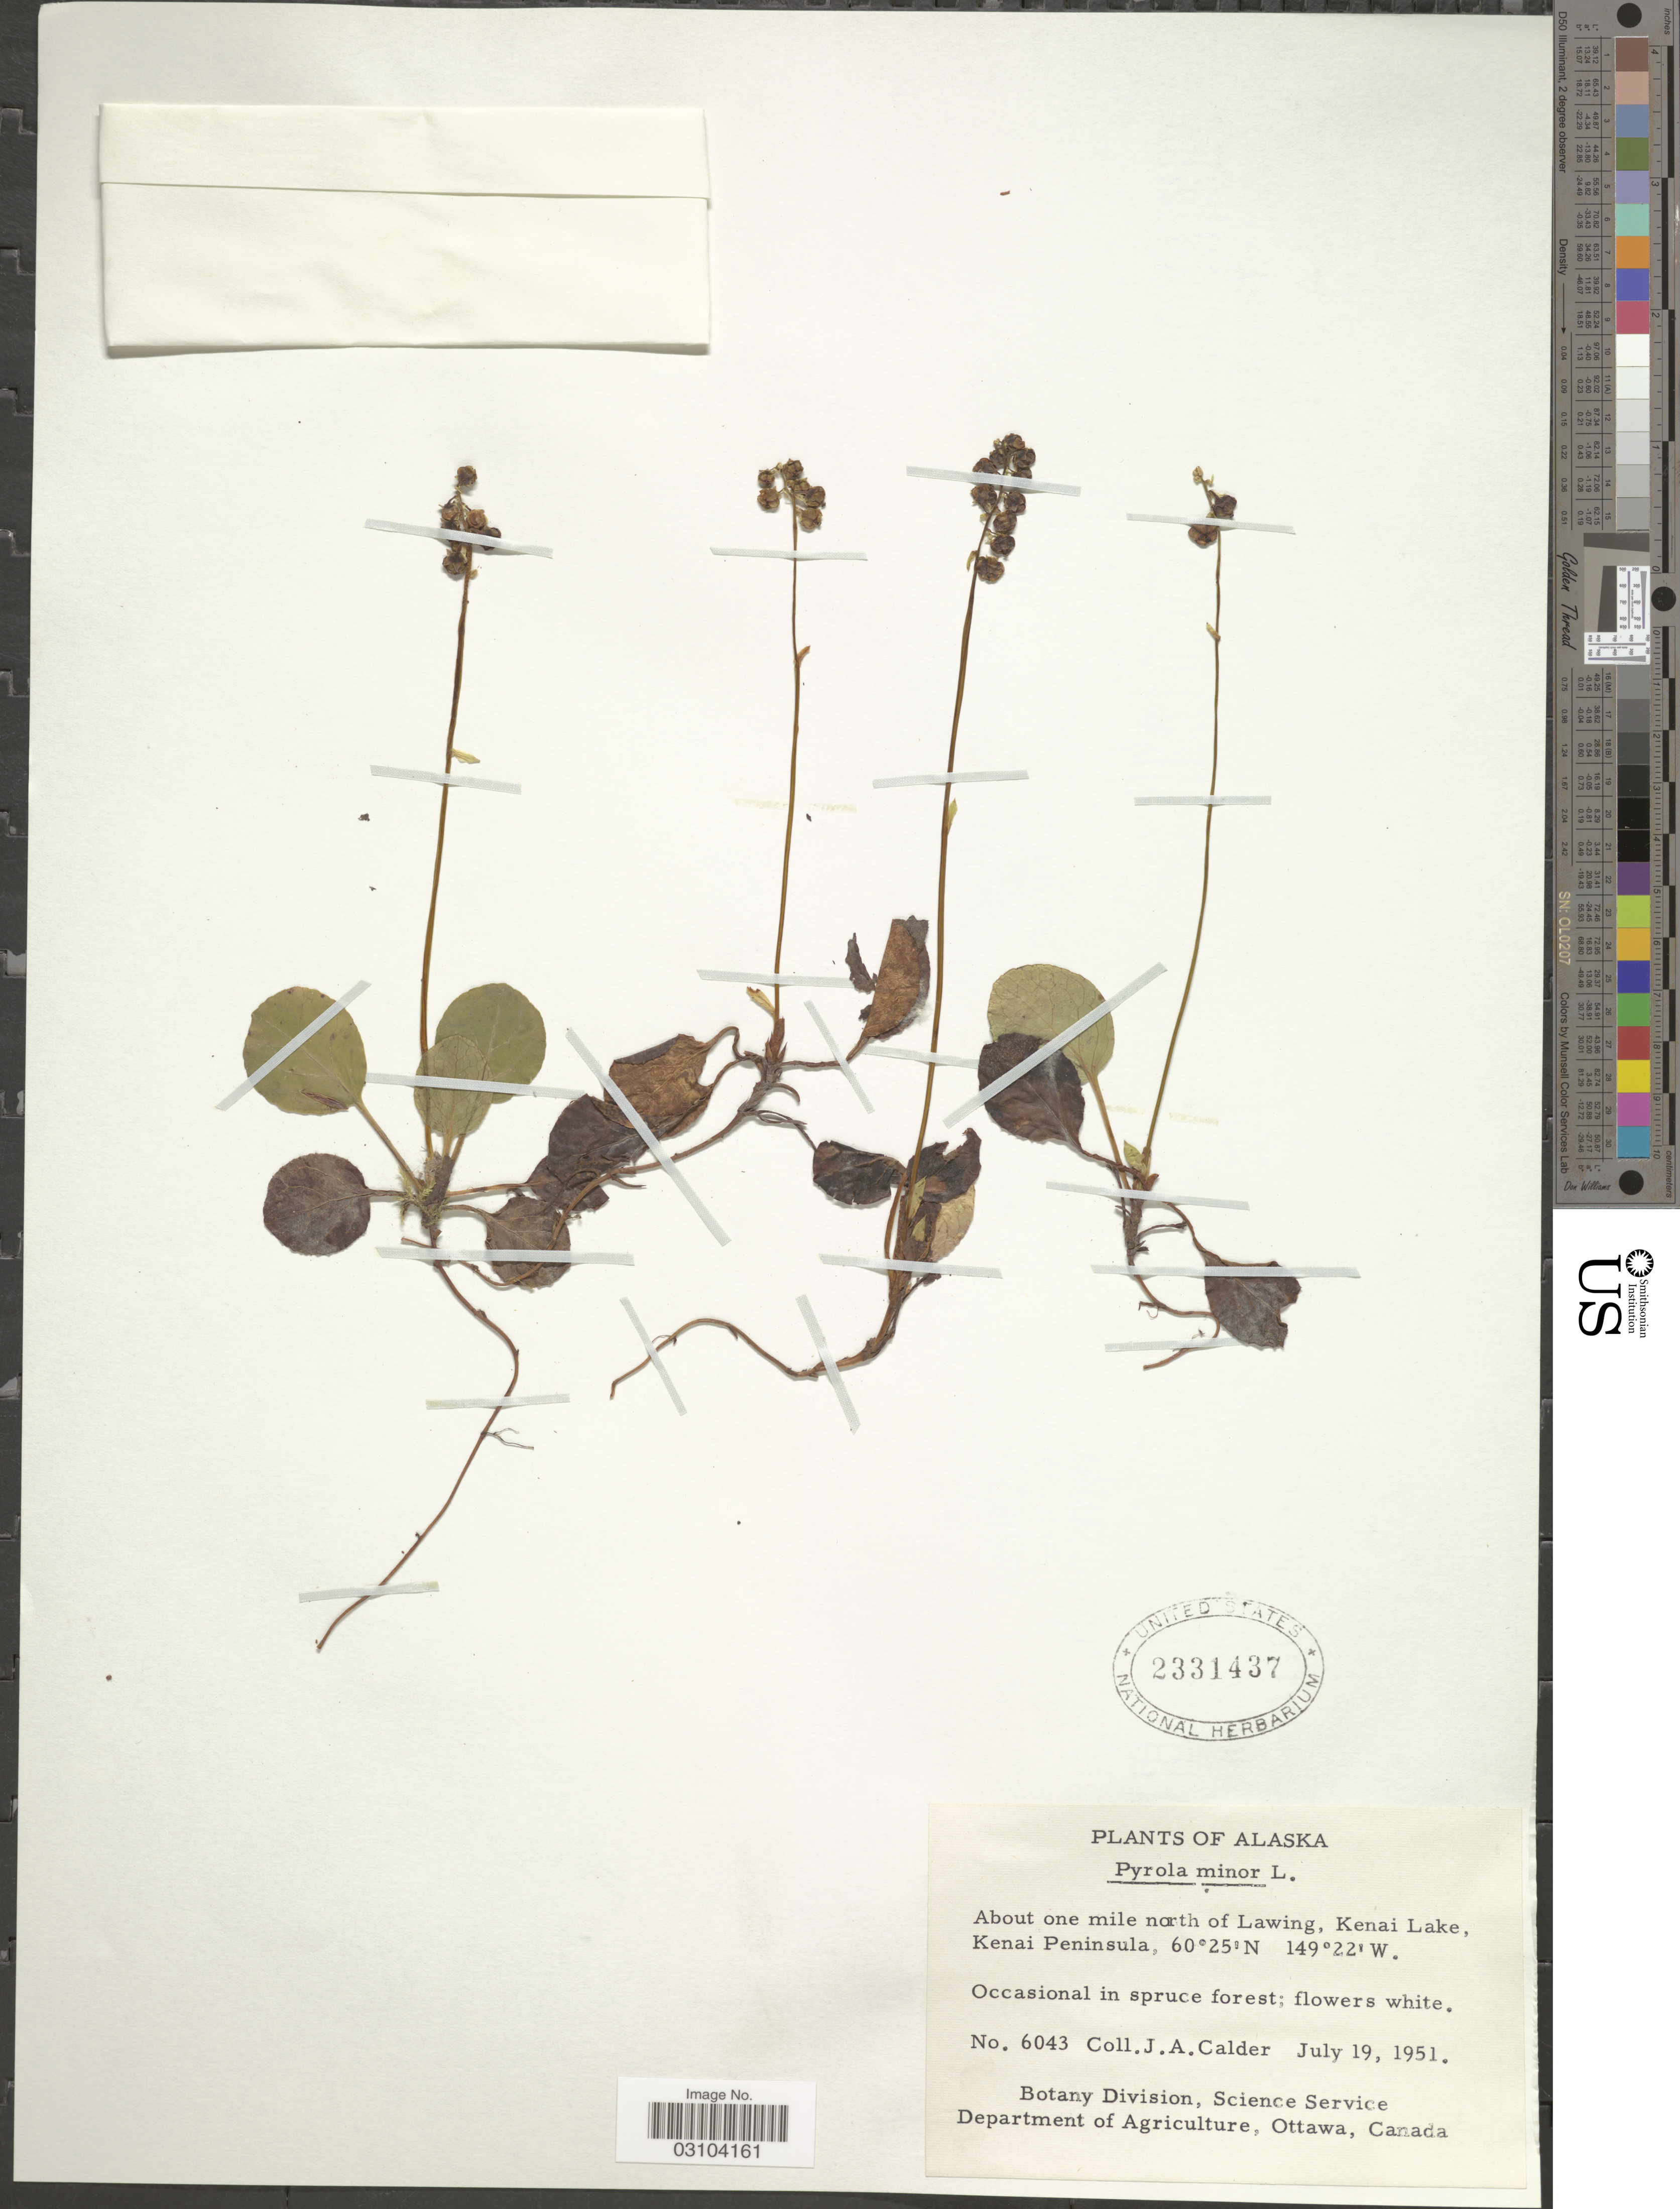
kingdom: Plantae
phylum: Tracheophyta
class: Magnoliopsida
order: Ericales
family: Ericaceae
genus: Pyrola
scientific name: Pyrola minor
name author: L.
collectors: J. A. Calder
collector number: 6043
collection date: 1951-07-19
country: United States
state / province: Alaska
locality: About one mile north of Lawing, Kenai Lake, Kenai Peninsula.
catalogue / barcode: US 2331437